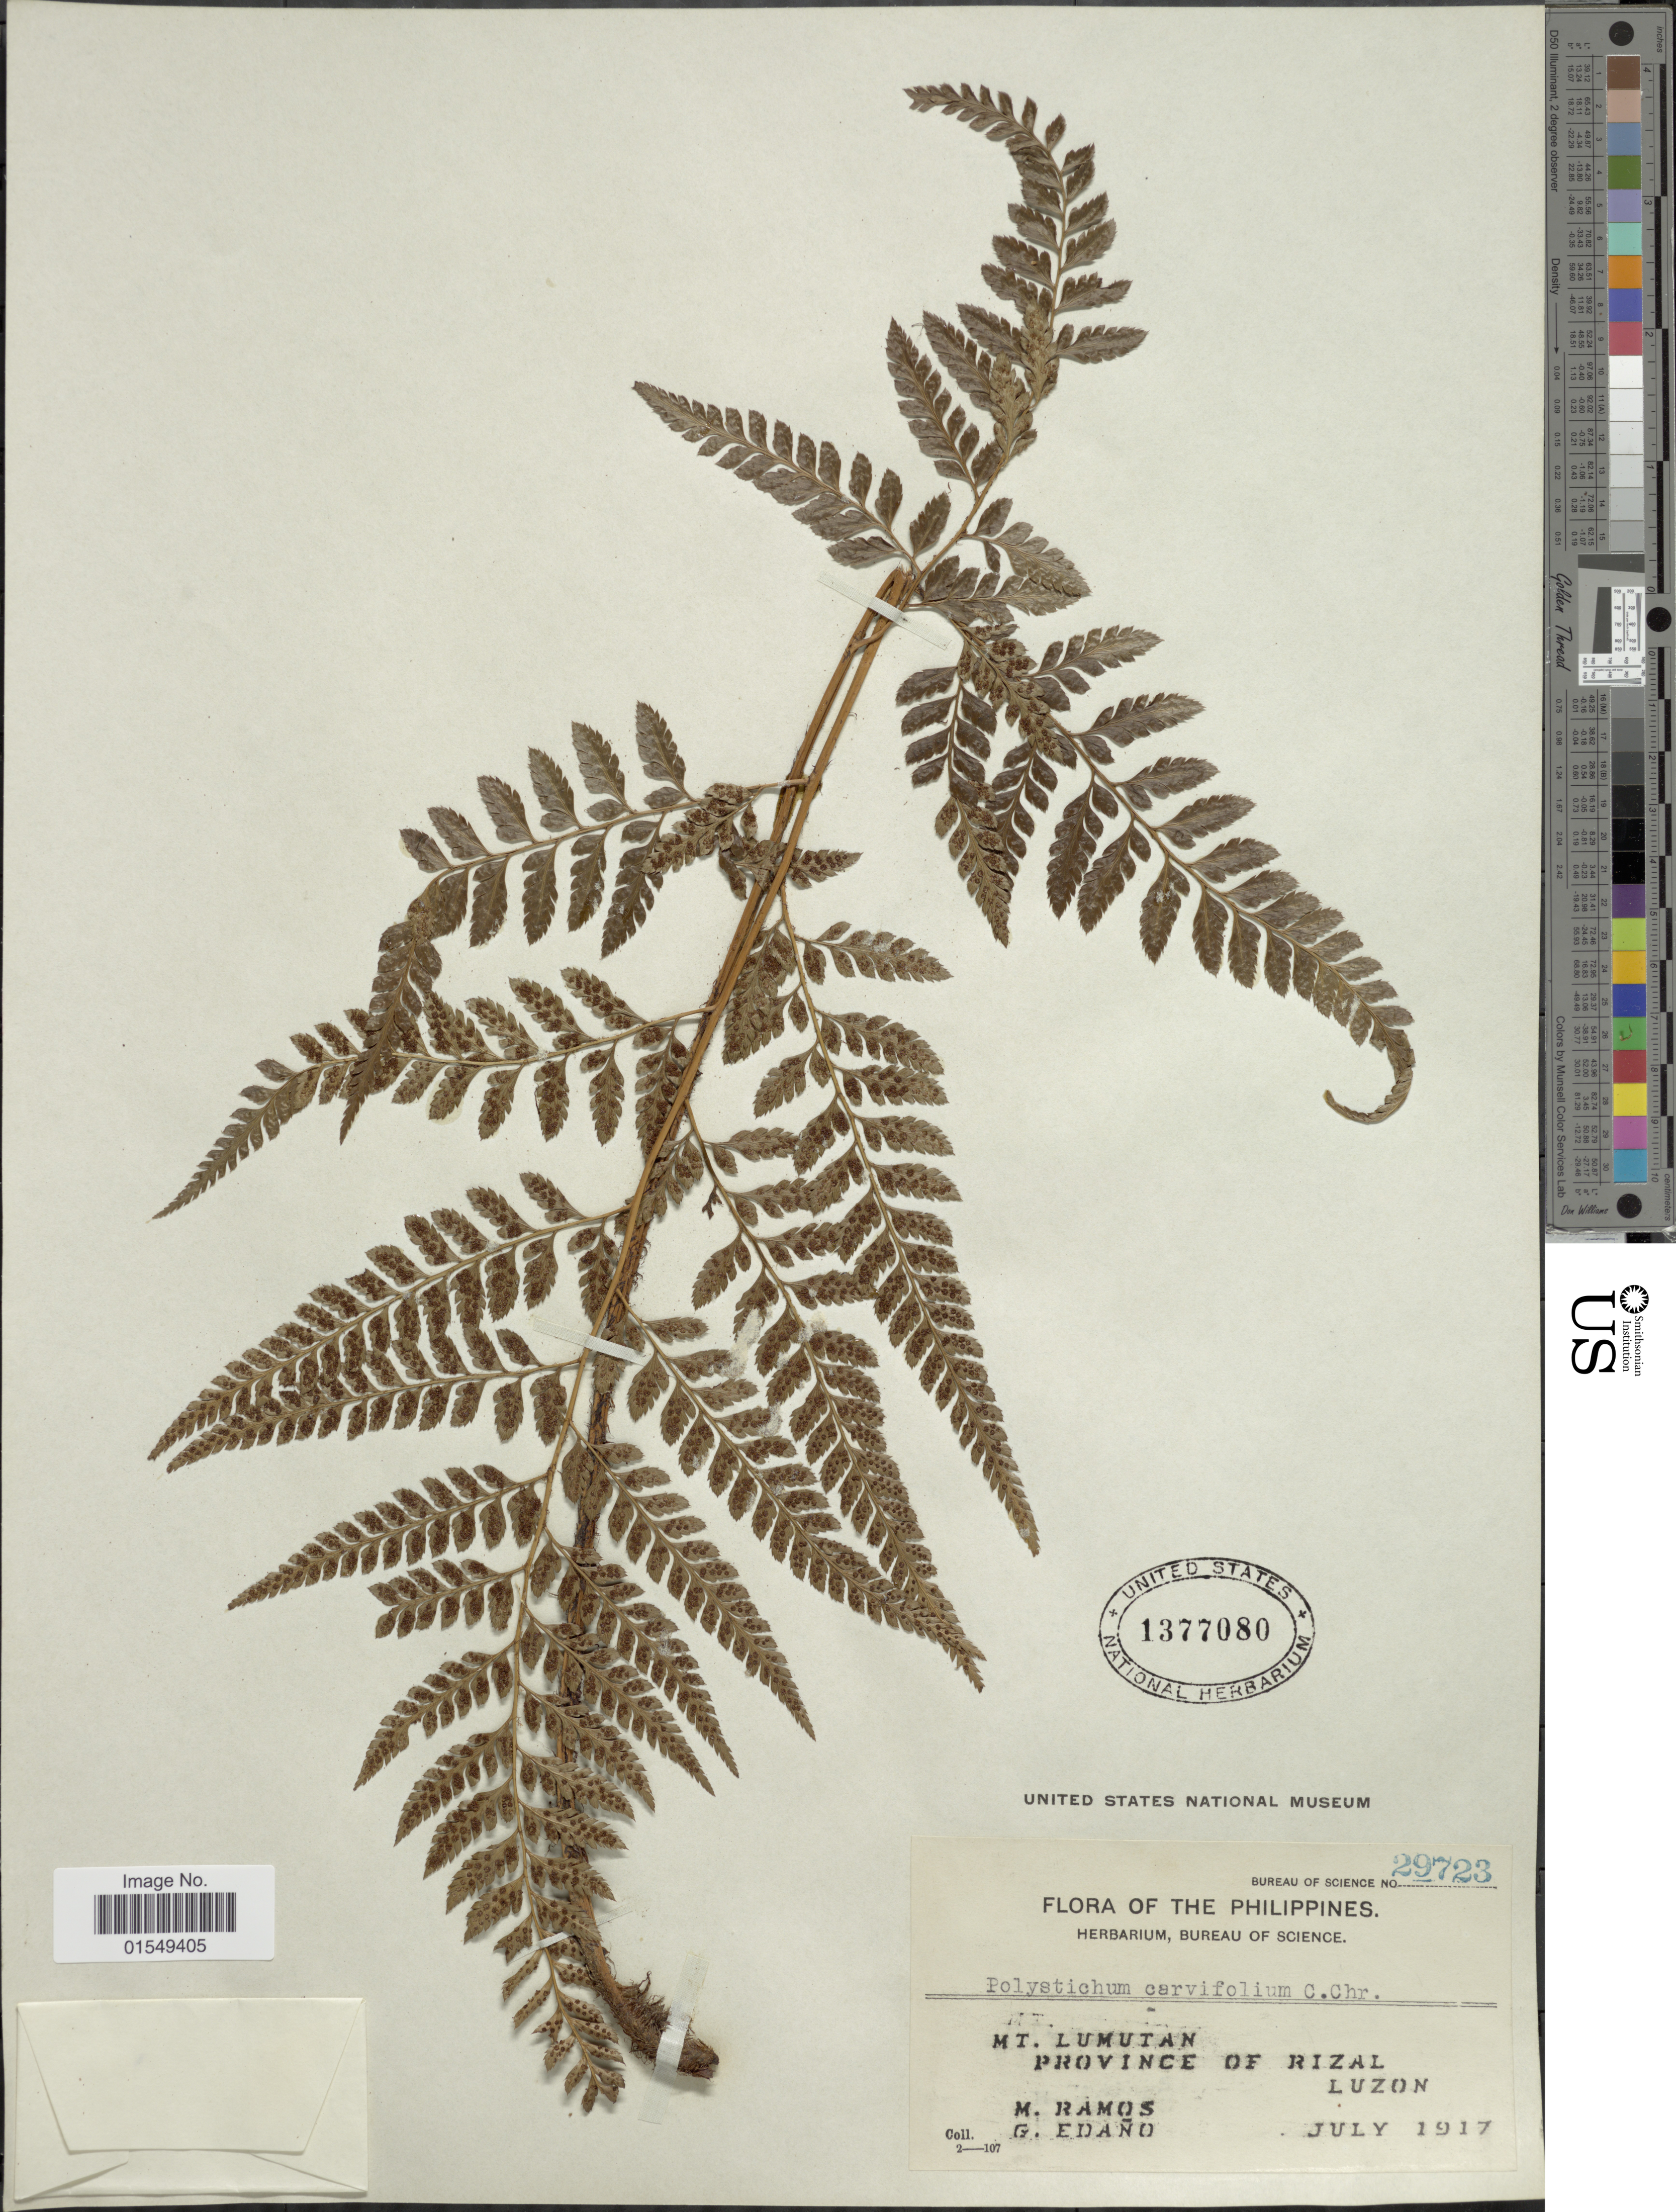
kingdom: Plantae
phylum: Tracheophyta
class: Polypodiopsida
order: Polypodiales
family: Dryopteridaceae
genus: Arachniodes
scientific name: Arachniodes carvifolia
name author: (Kunze) Ching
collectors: M. Ramos & G. Edaño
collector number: Bureau of Science 29723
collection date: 1917-07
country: Philippines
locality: Mt. lumutan, Province of Rizal, Luzon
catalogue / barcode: US 1377080